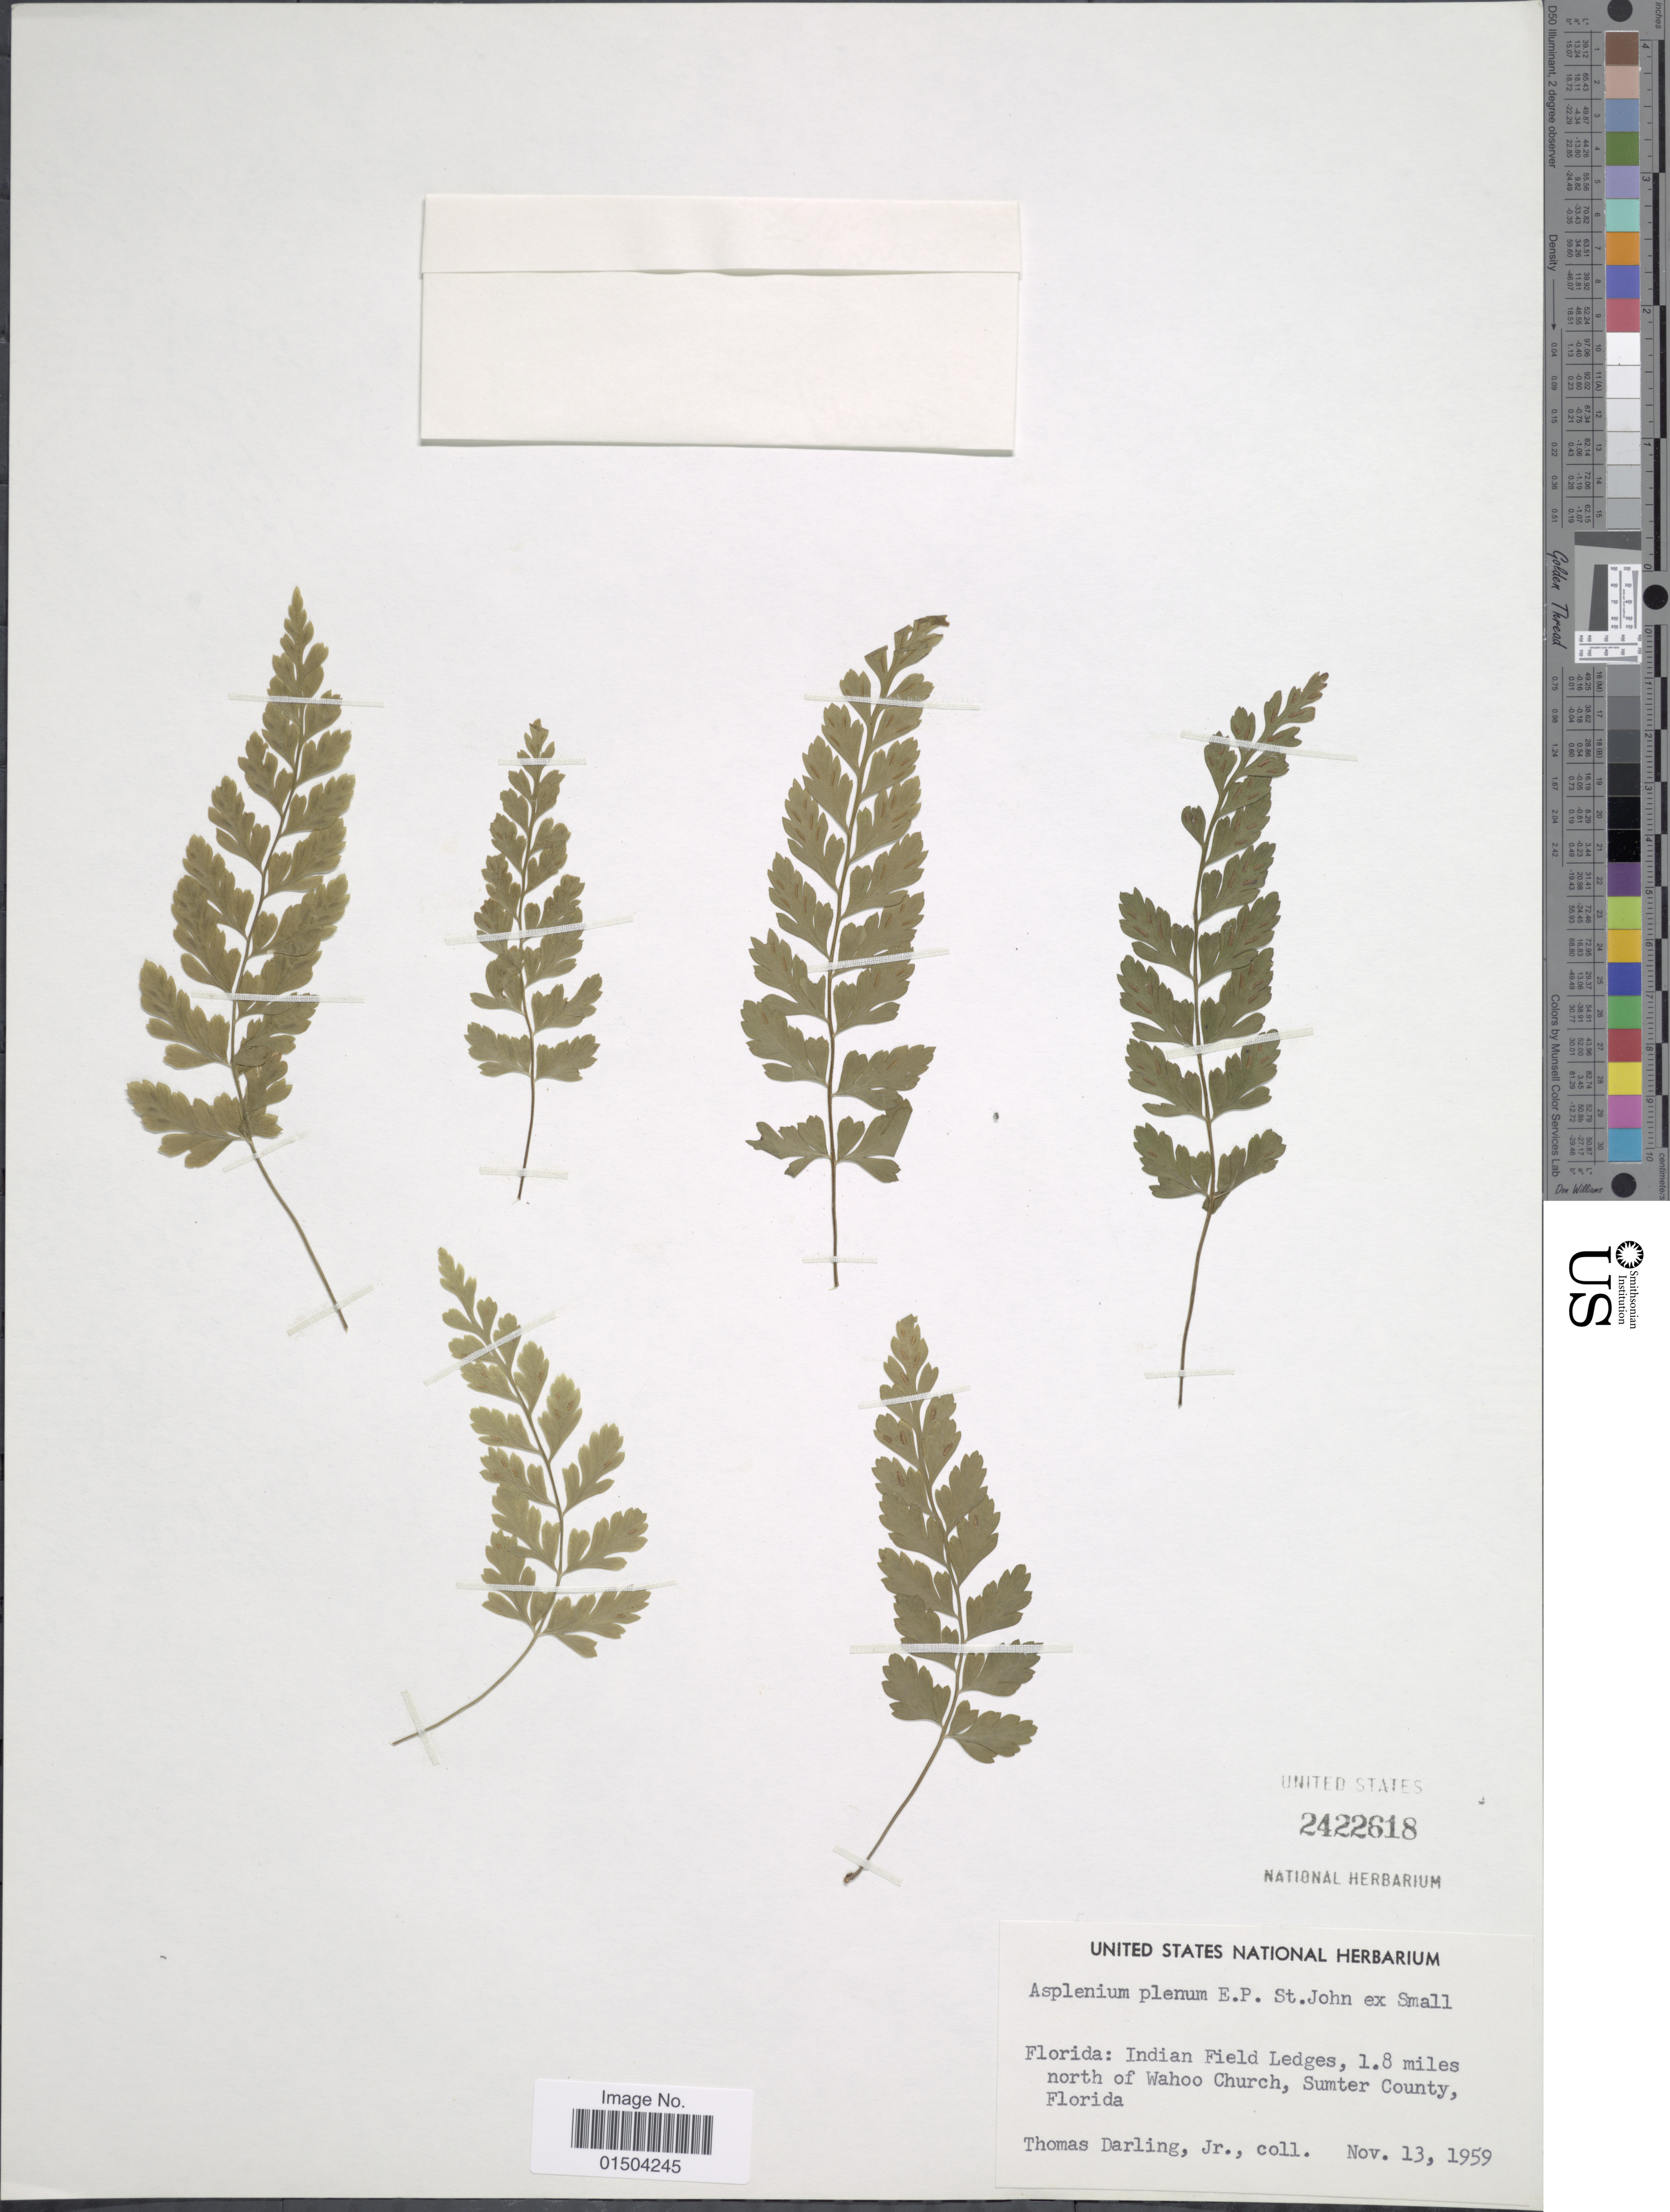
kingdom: Plantae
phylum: Tracheophyta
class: Polypodiopsida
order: Polypodiales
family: Aspleniaceae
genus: Asplenium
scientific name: Asplenium plenum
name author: E.P. St. John ex Small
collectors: T. Darling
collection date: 1959-11-13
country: United States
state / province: Florida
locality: Indian Field Ledges, 1.8 miles north of Wahoo Church, Sumter County.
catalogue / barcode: US 2422618